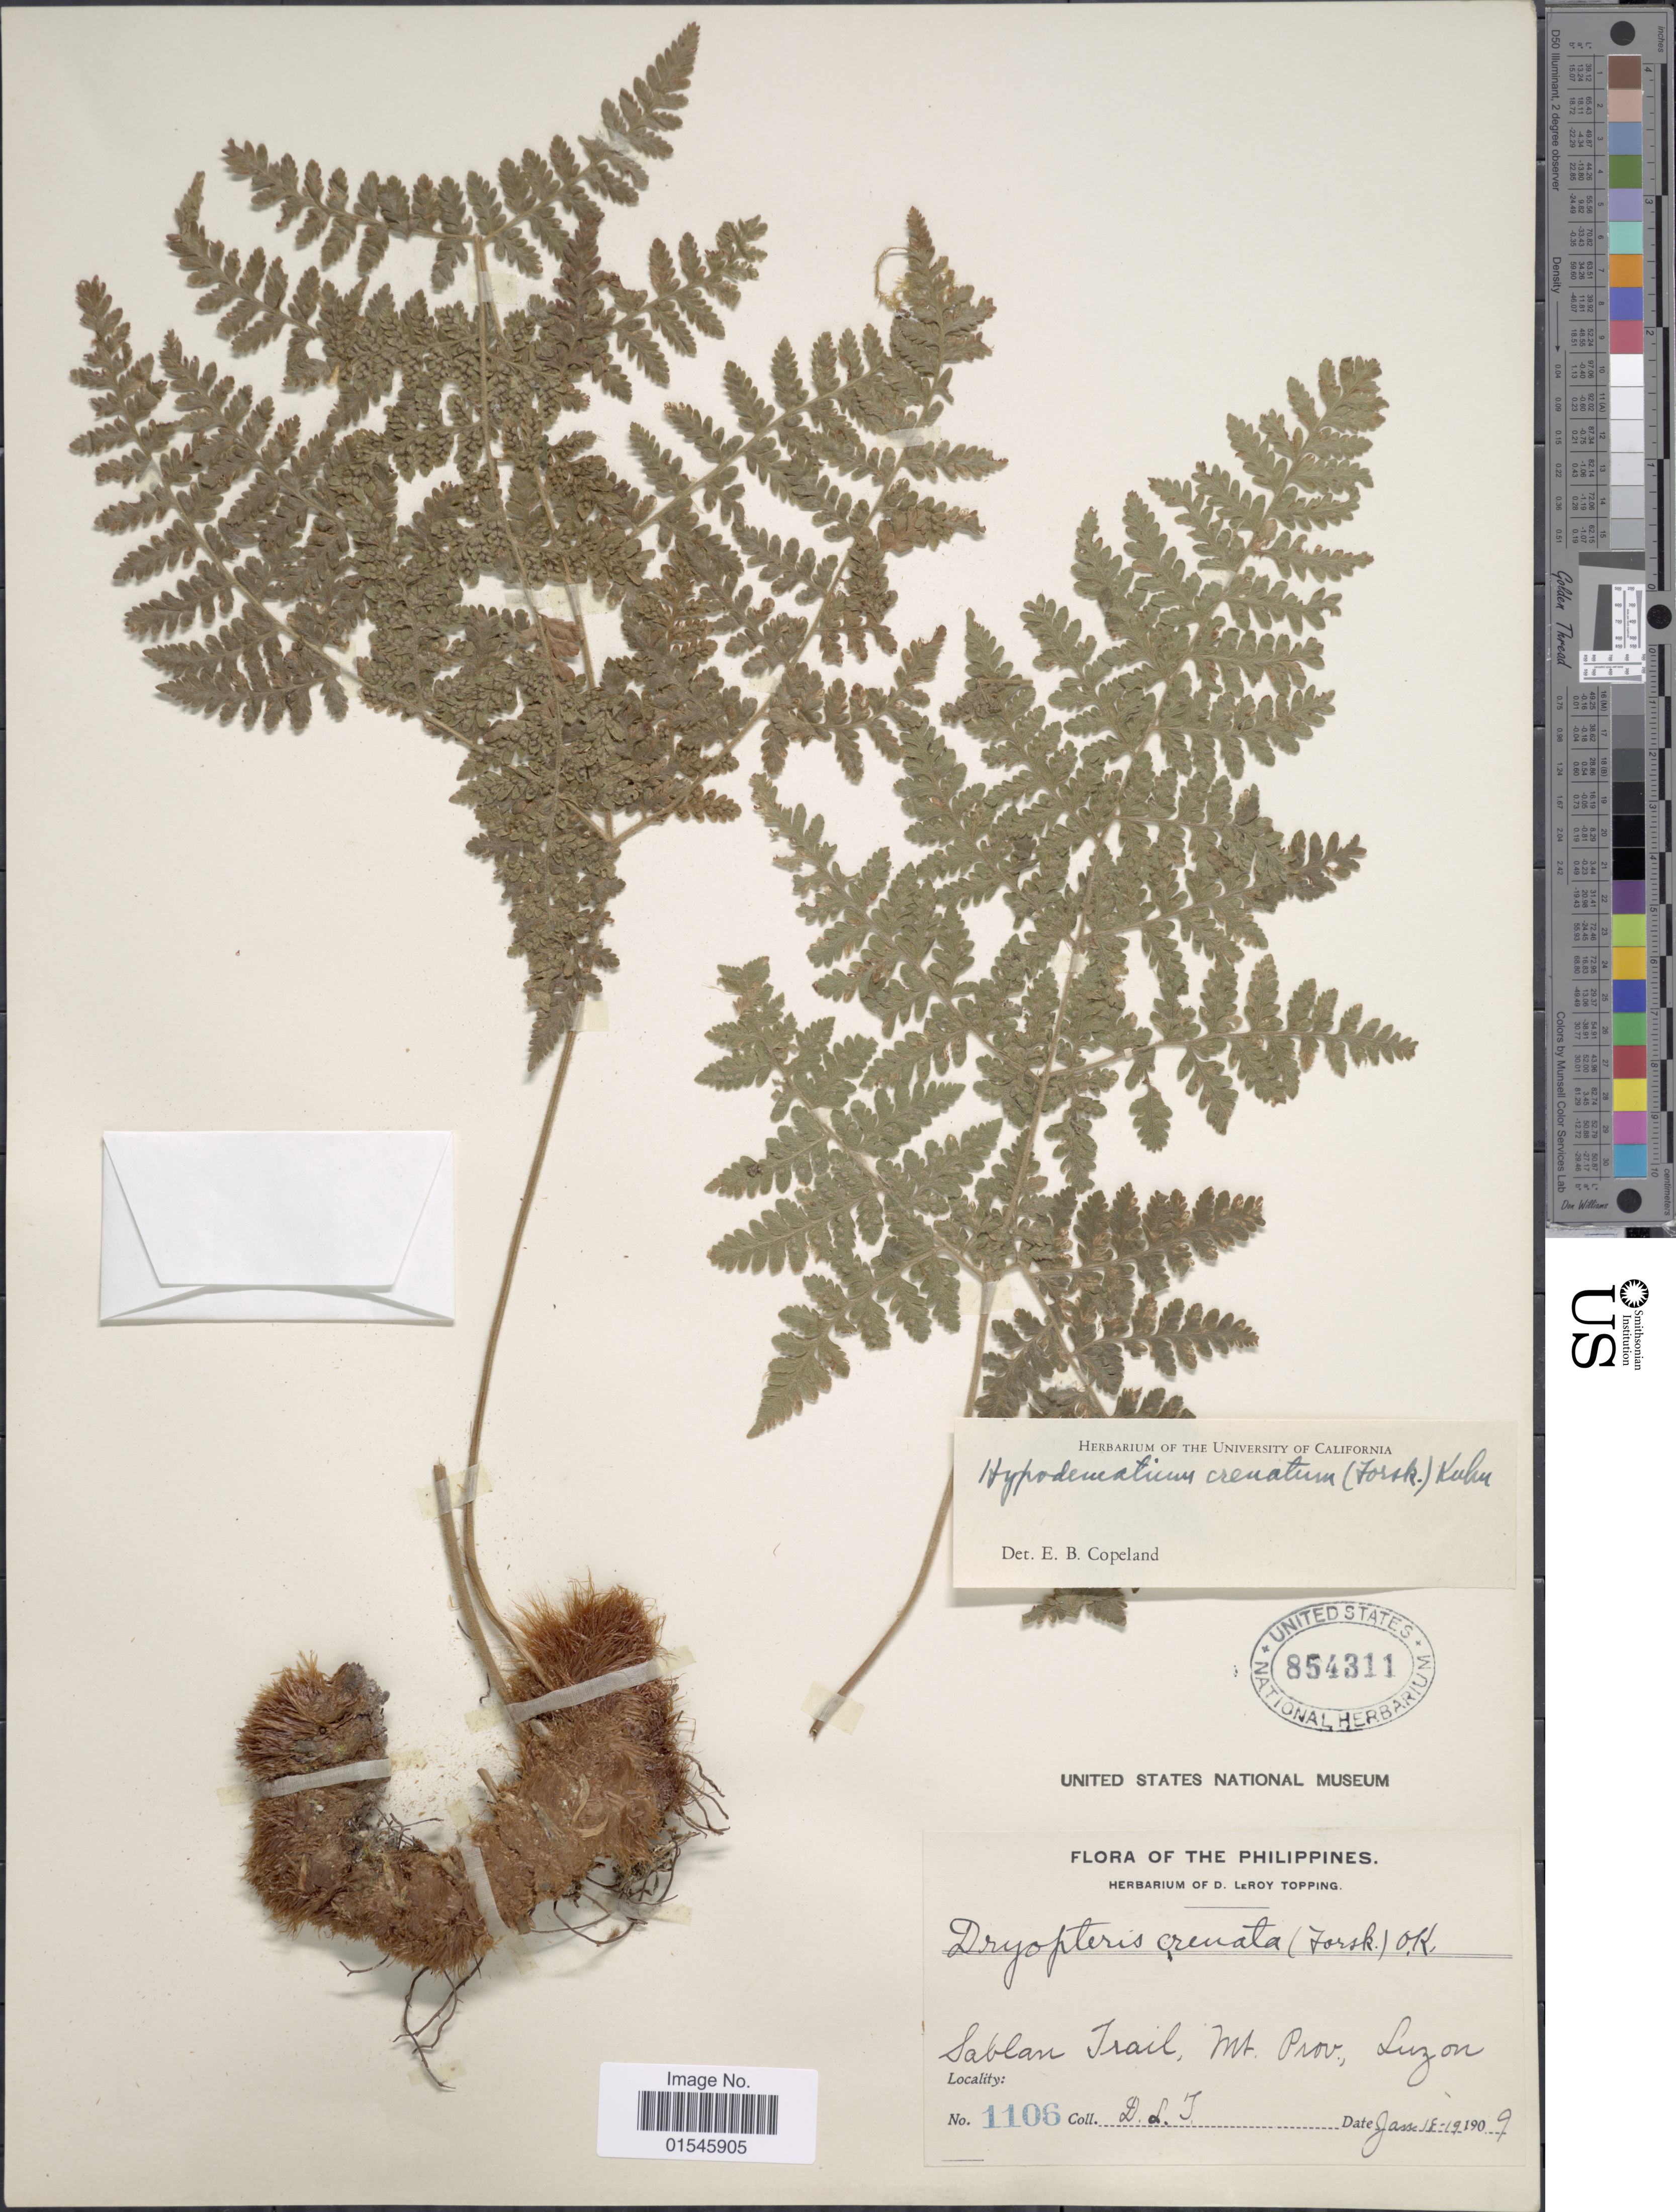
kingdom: Plantae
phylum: Tracheophyta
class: Polypodiopsida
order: Polypodiales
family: Hypodematiaceae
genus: Hypodematium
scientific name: Hypodematium crenatum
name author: (Forssk.) Kuhn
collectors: D. L. Topping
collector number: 1106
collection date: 1909-01-18/1909-01-19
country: Philippines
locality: Sblan Trail, mt Prov. Luzon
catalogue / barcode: US 854311